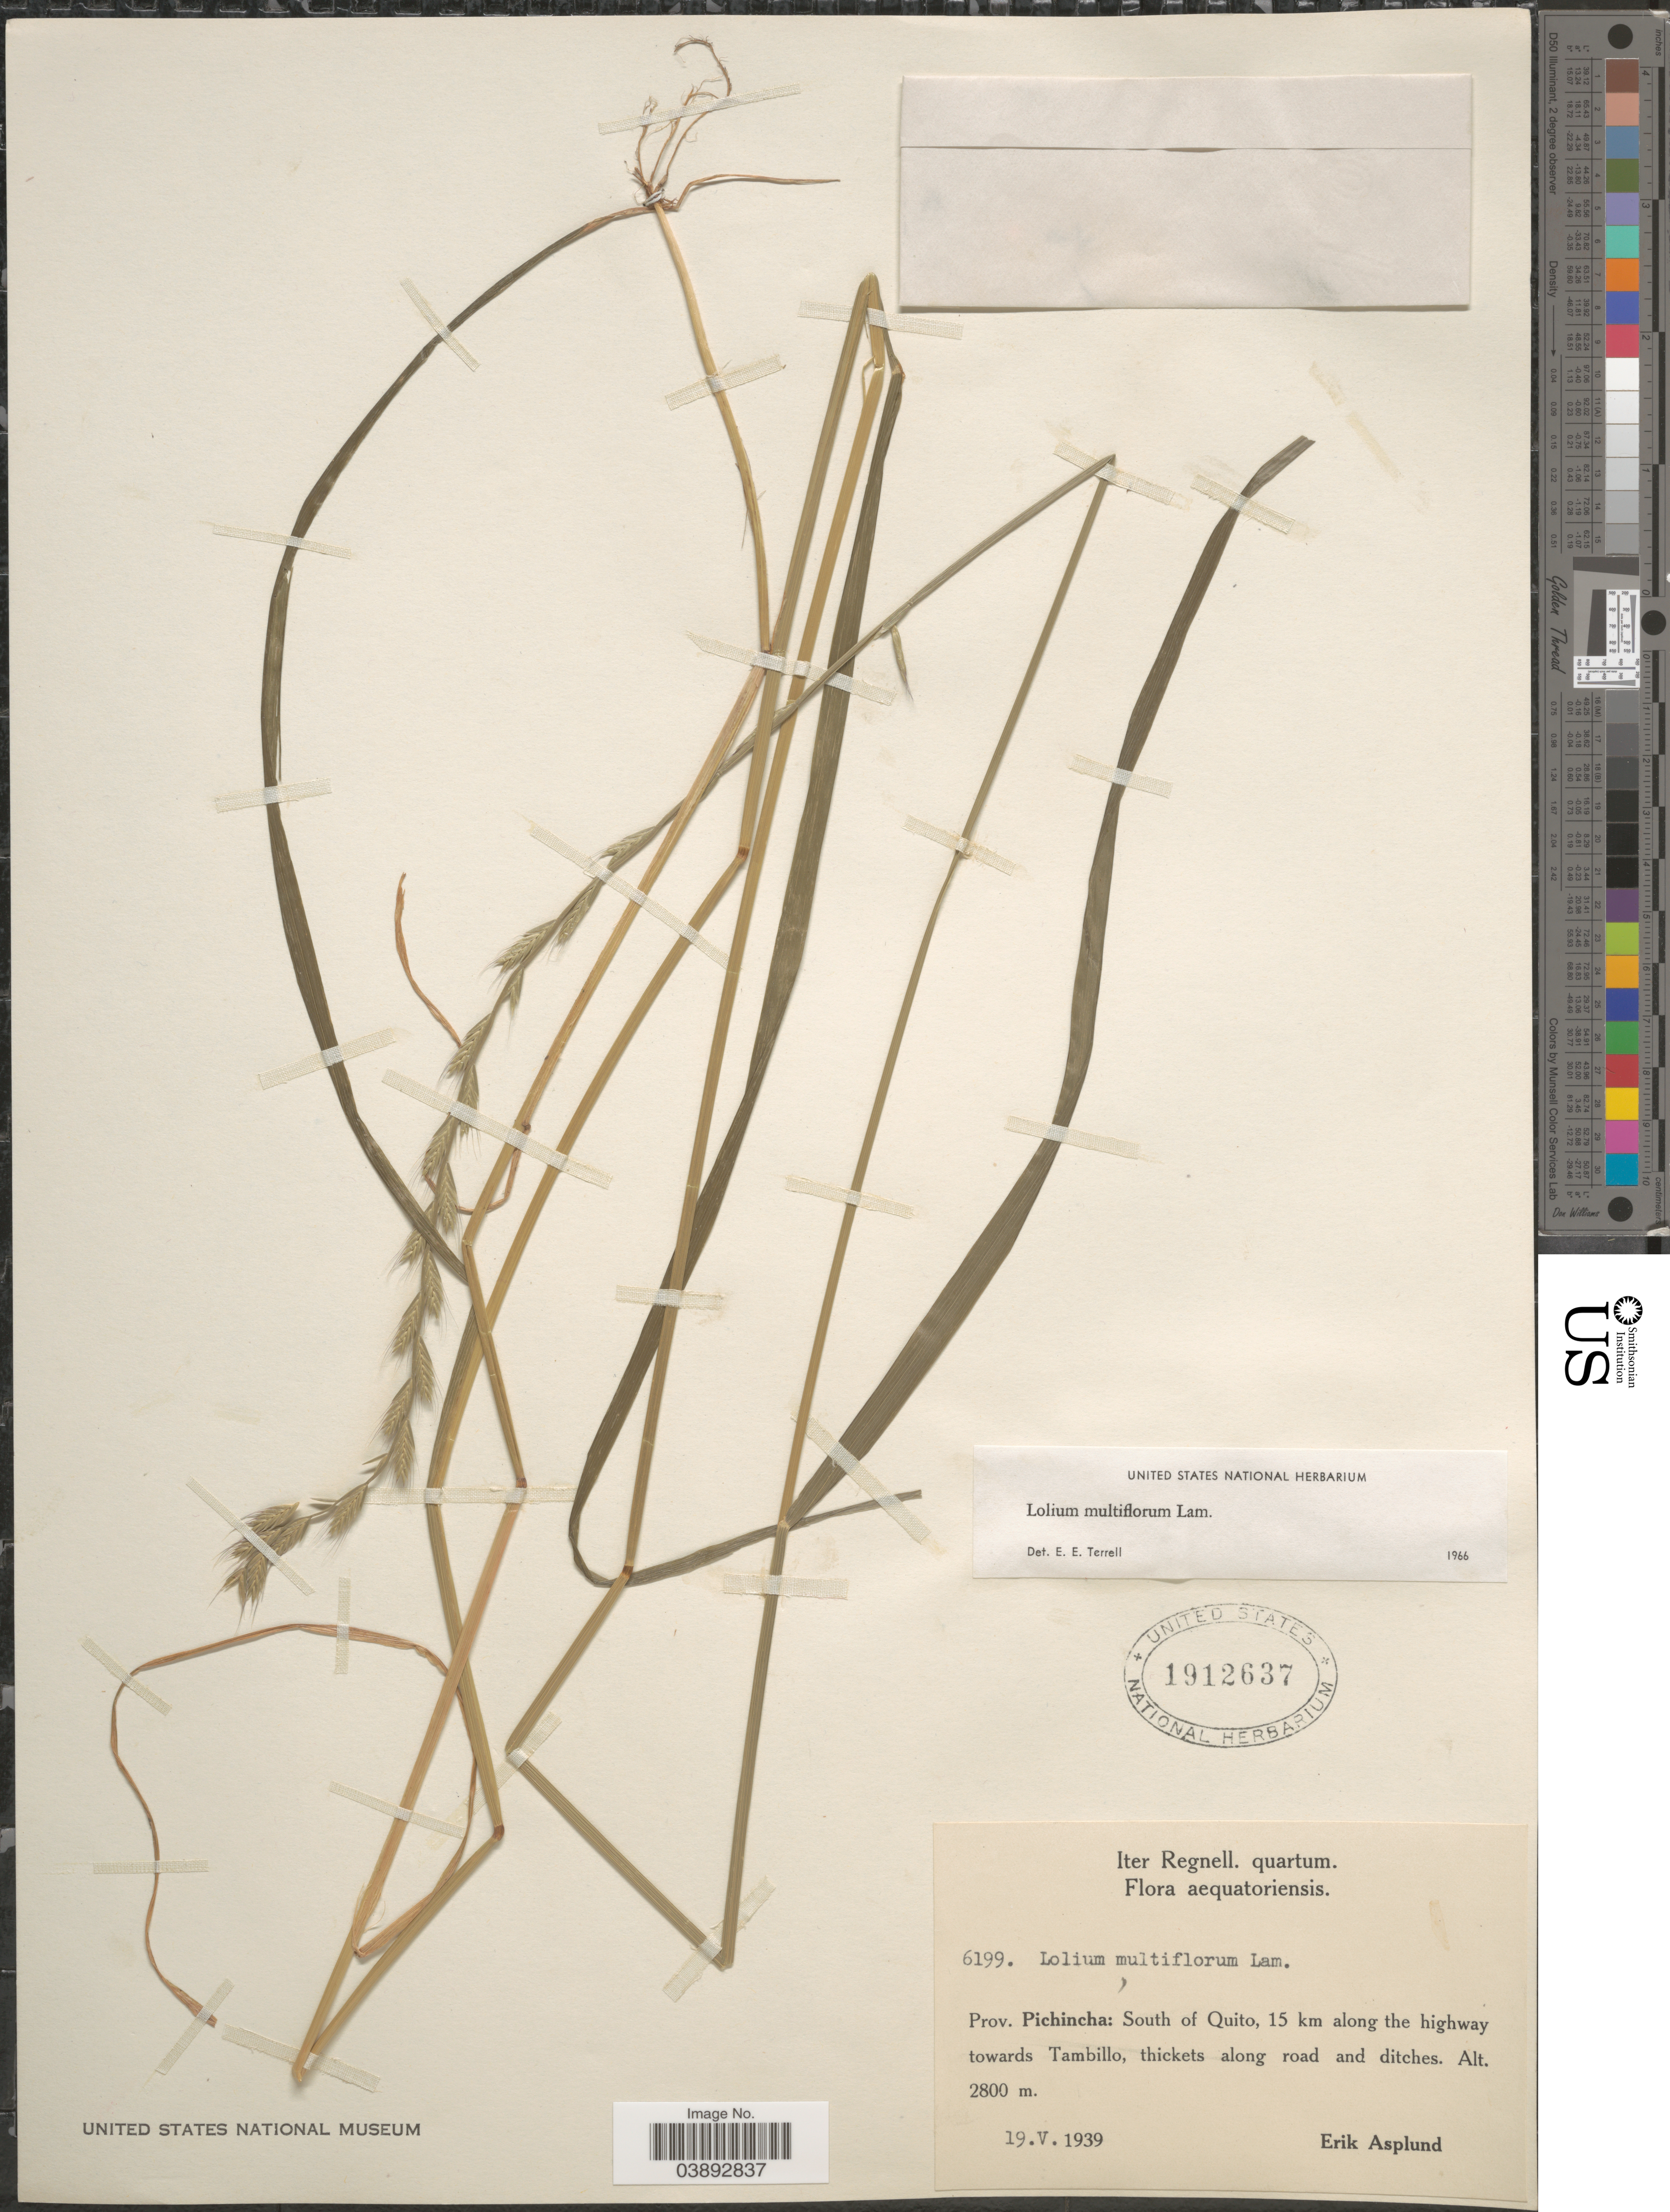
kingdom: Plantae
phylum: Tracheophyta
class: Liliopsida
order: Poales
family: Poaceae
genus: Lolium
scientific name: Lolium multiflorum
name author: Lam.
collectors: E. Asplund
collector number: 6199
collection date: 1939-05-19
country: Ecuador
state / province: Pichincha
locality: Aequatoriensis. South of Quito, 15 km along the highway towards Tambillo.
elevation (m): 2800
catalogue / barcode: US 1912637